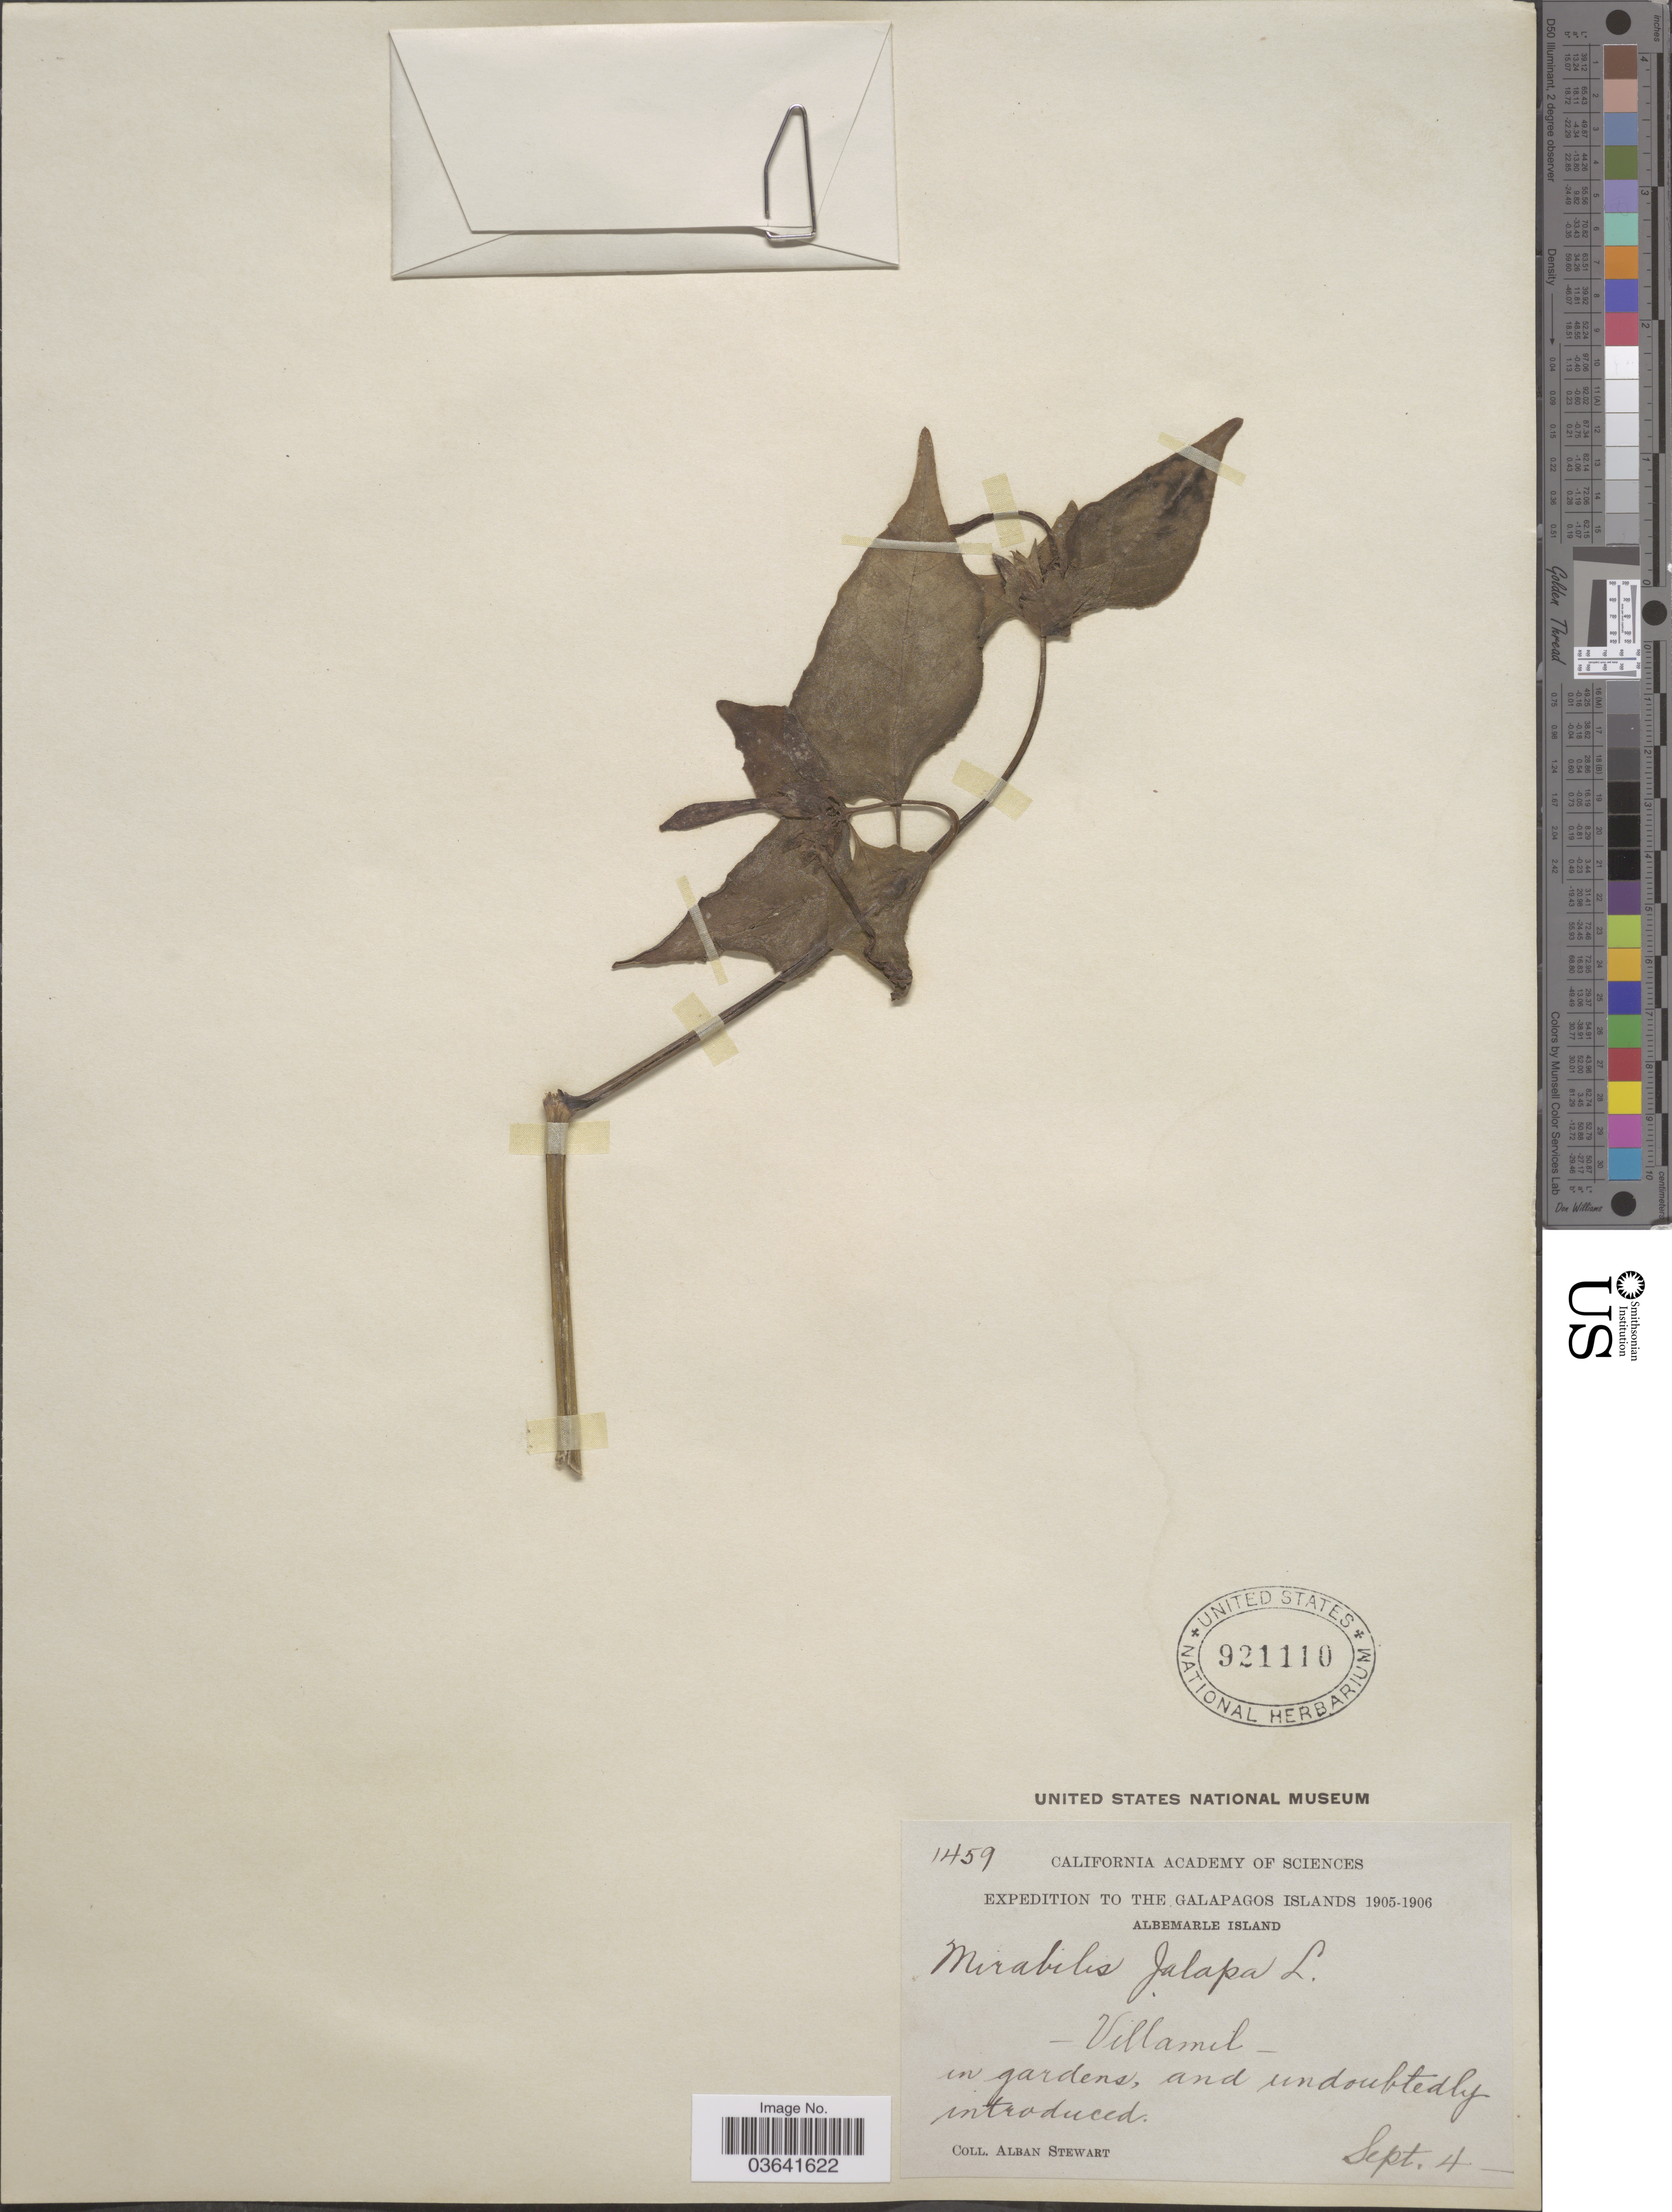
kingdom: Plantae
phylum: Tracheophyta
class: Magnoliopsida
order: Caryophyllales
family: Nyctaginaceae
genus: Mirabilis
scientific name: Mirabilis jalapa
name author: L.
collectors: A. Stewart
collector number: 1459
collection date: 1905-09-04/1906-09-04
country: Ecuador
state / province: Colón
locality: The Galapagos Islands, Albemarle Island. Villamil.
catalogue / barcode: US 921110